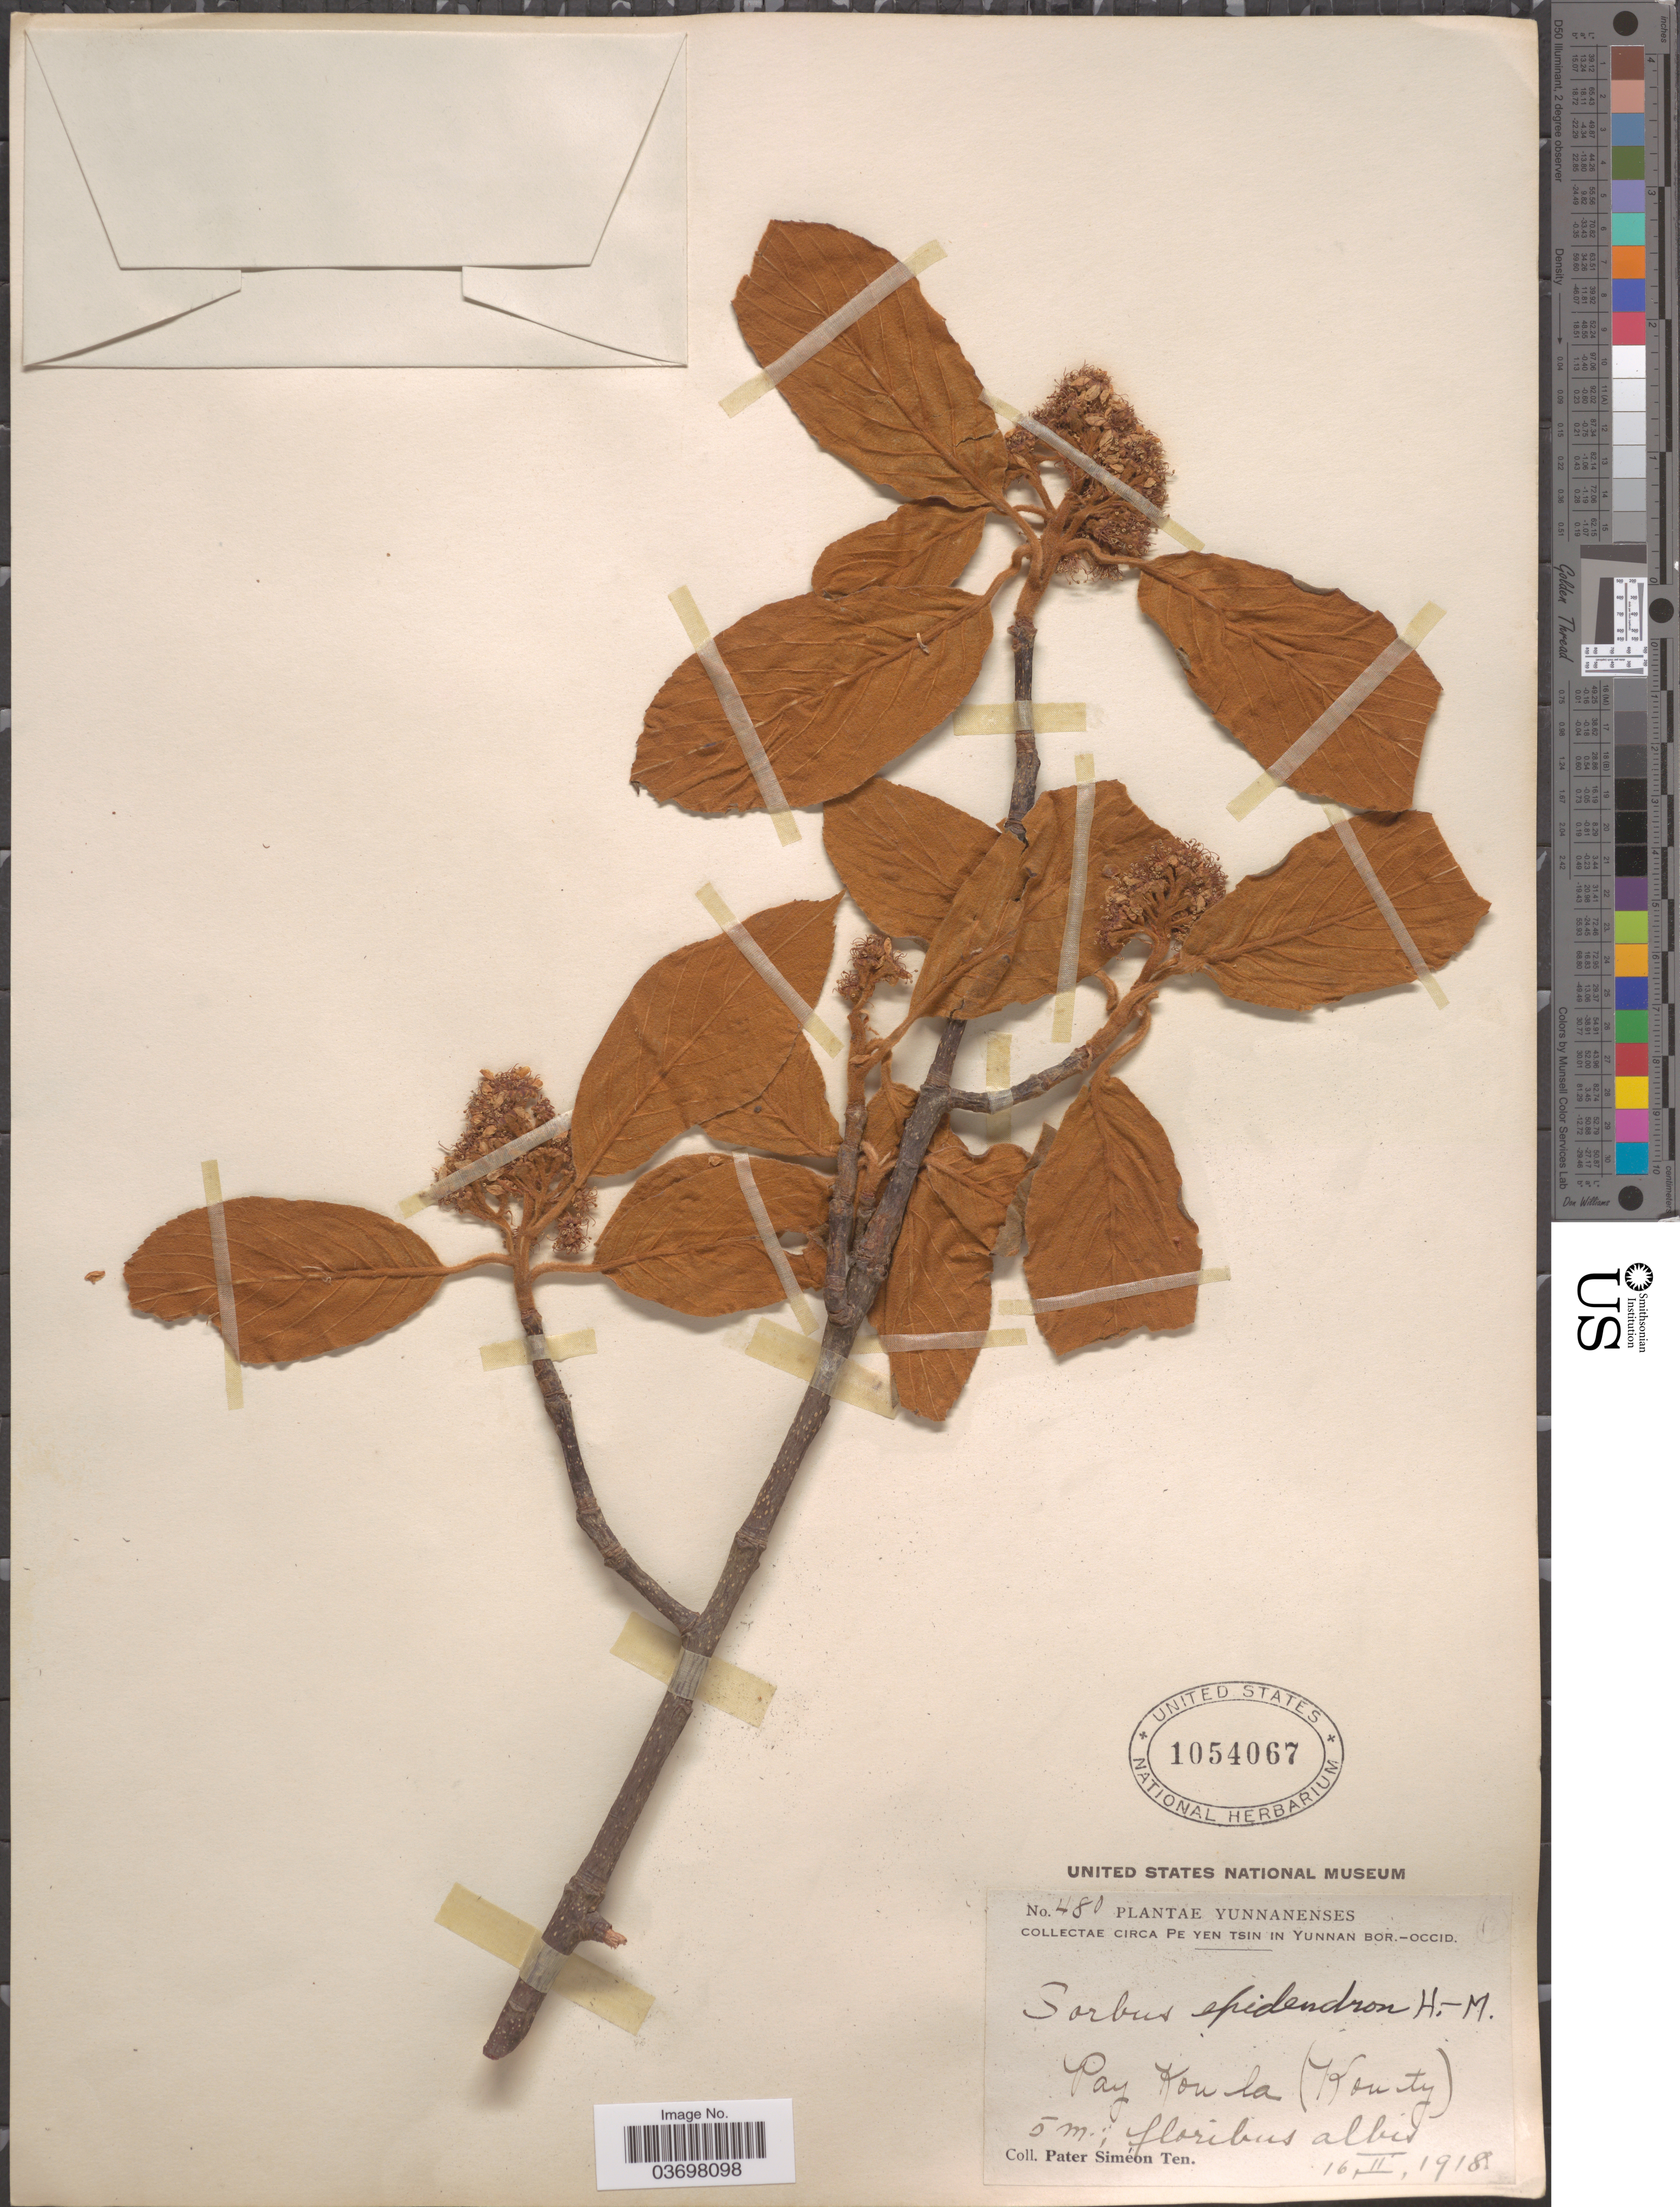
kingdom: Plantae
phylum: Tracheophyta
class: Magnoliopsida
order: Rosales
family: Rosaceae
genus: Sorbus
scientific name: Sorbus astateria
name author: (Cardot) Hand.-Mazz.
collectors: P. S. Ten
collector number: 480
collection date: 1918-02-16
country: China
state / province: Yunnan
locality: Circa Pe Yen Tsin in Yunnan Bor.-Occid. Pay Kou la (Kouty).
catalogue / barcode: US 1054067